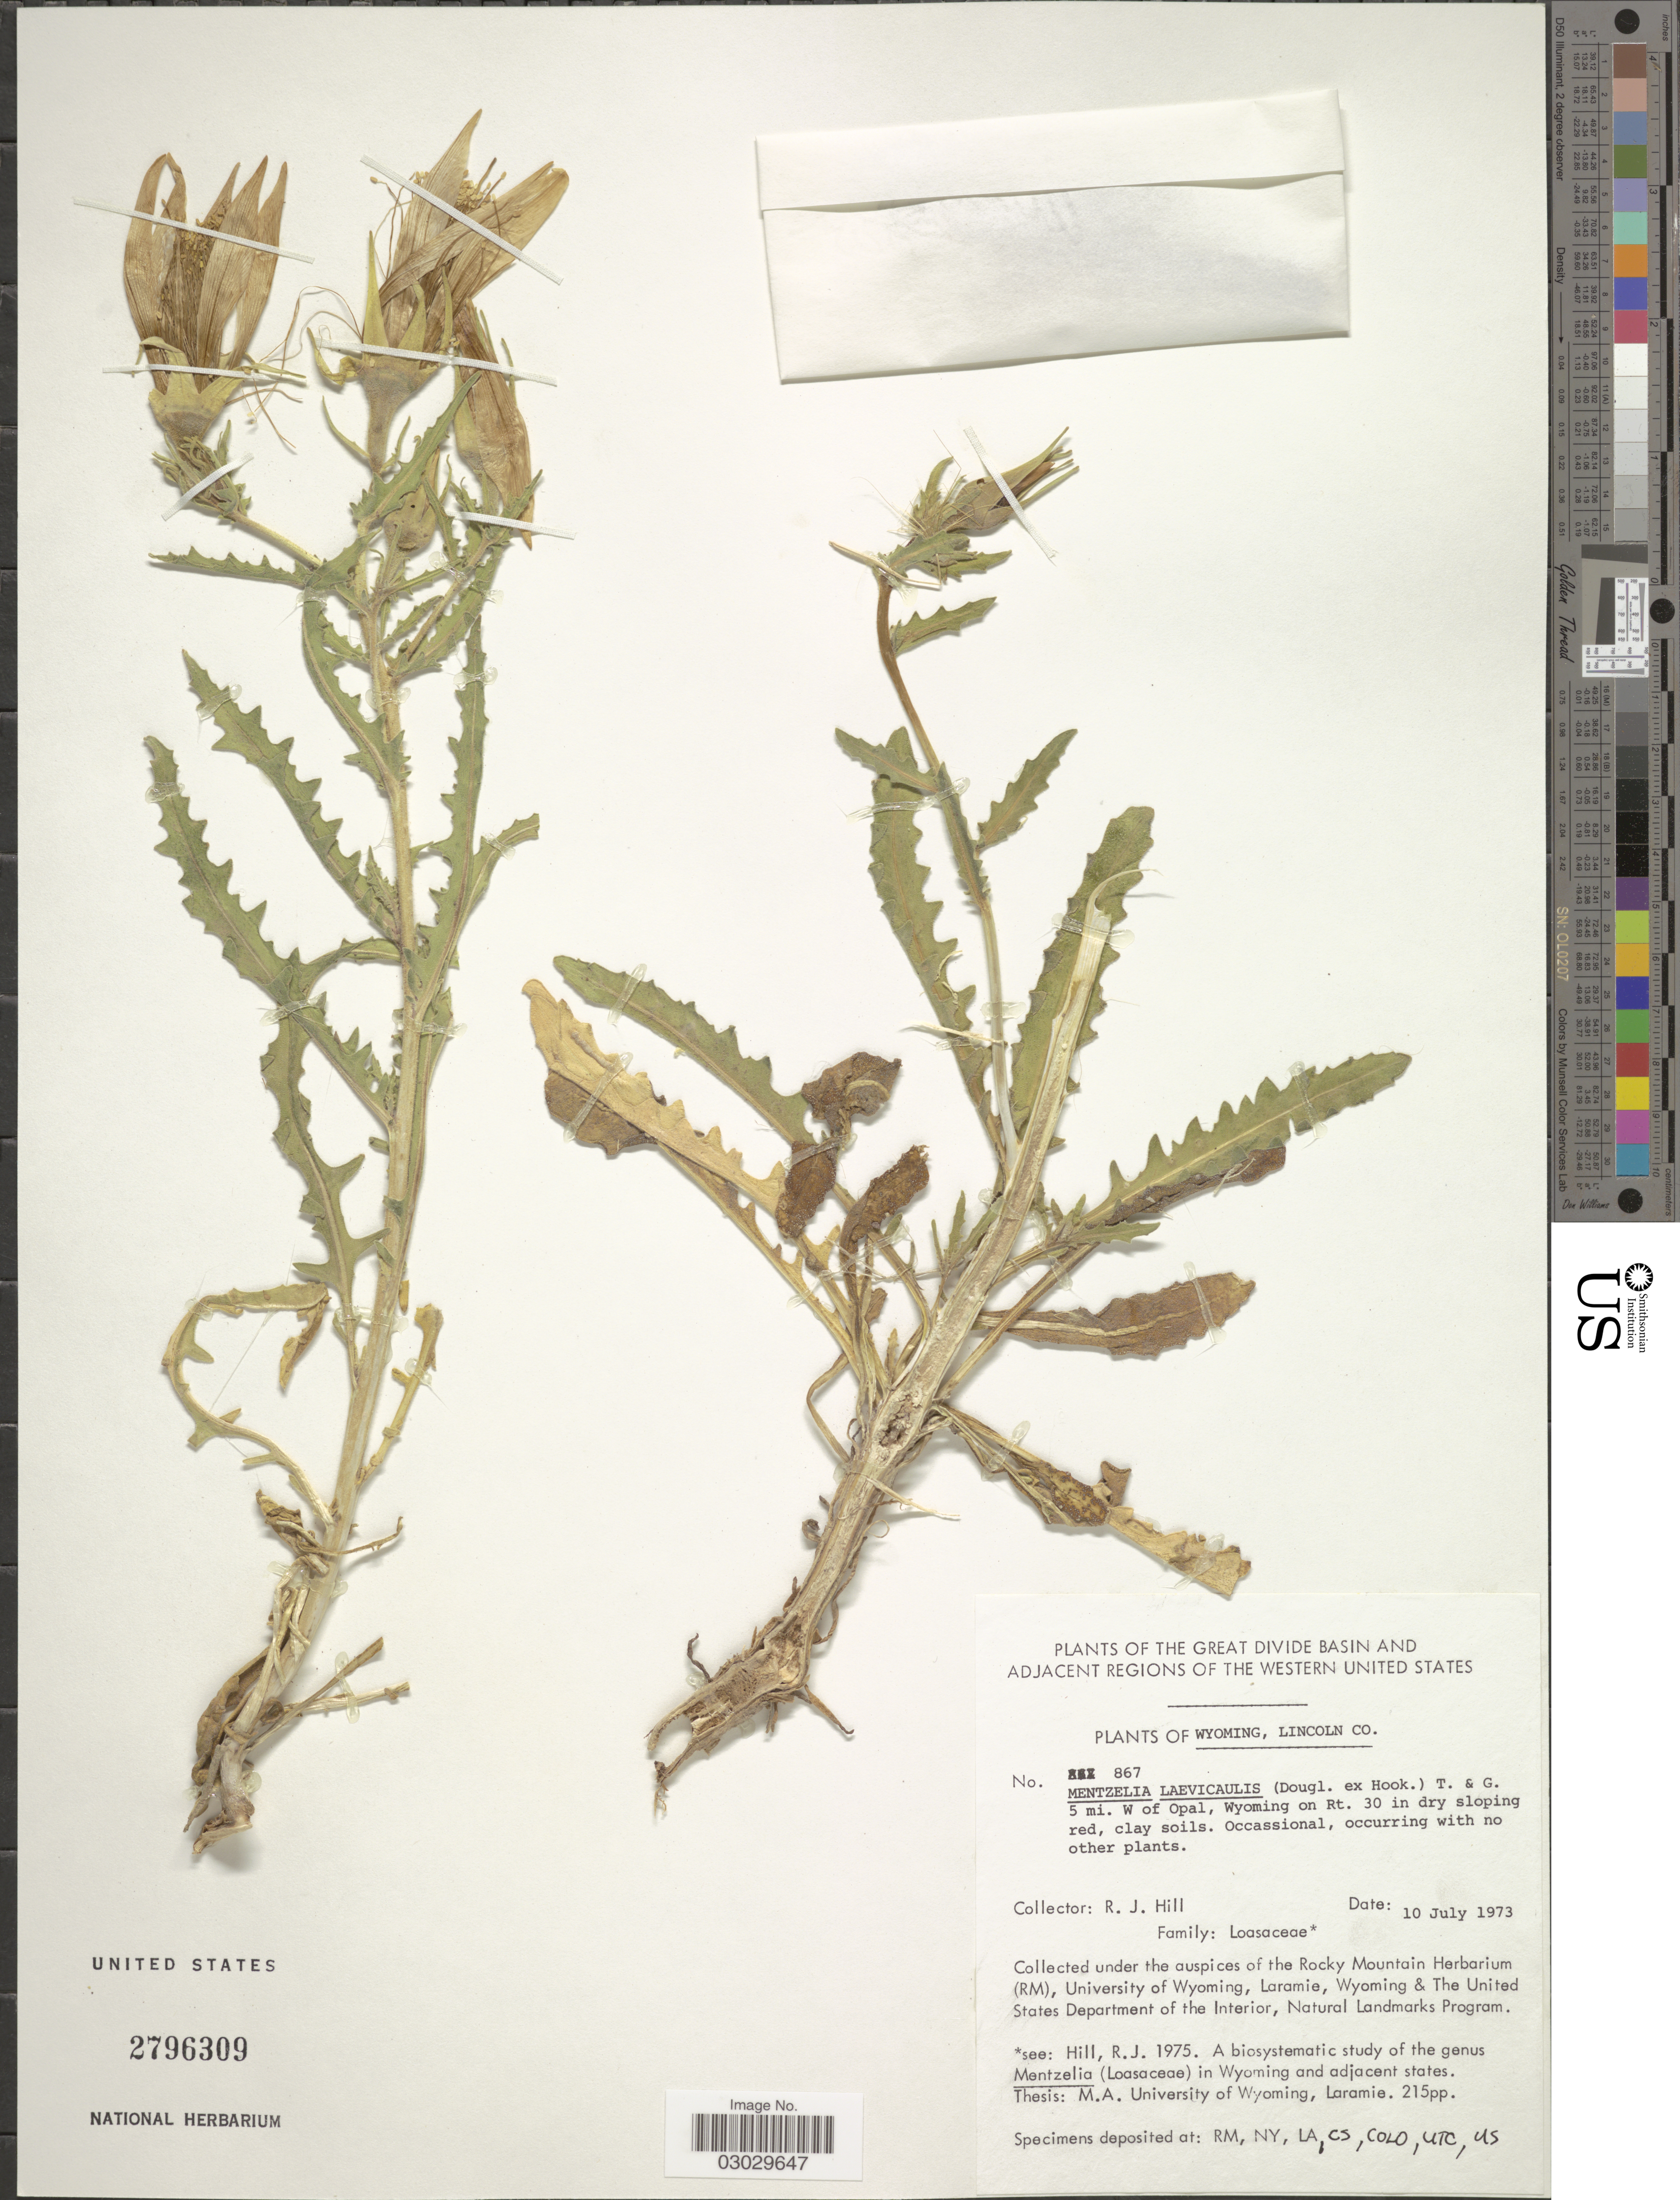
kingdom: Plantae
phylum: Tracheophyta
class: Magnoliopsida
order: Cornales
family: Loasaceae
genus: Mentzelia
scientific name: Mentzelia laevicaulis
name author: (Douglas ex Hook.) Torr. & A. Gray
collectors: R. J. Hill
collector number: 867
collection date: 1973-07-10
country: United States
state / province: Wyoming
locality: The Great Divide Basin and adjacent regions of the Western United States. Lincoln Co., 5 mi. W of Opal, Wyoming on Rt. 30 in dry sloping red, clay soils.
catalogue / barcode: US 2796309